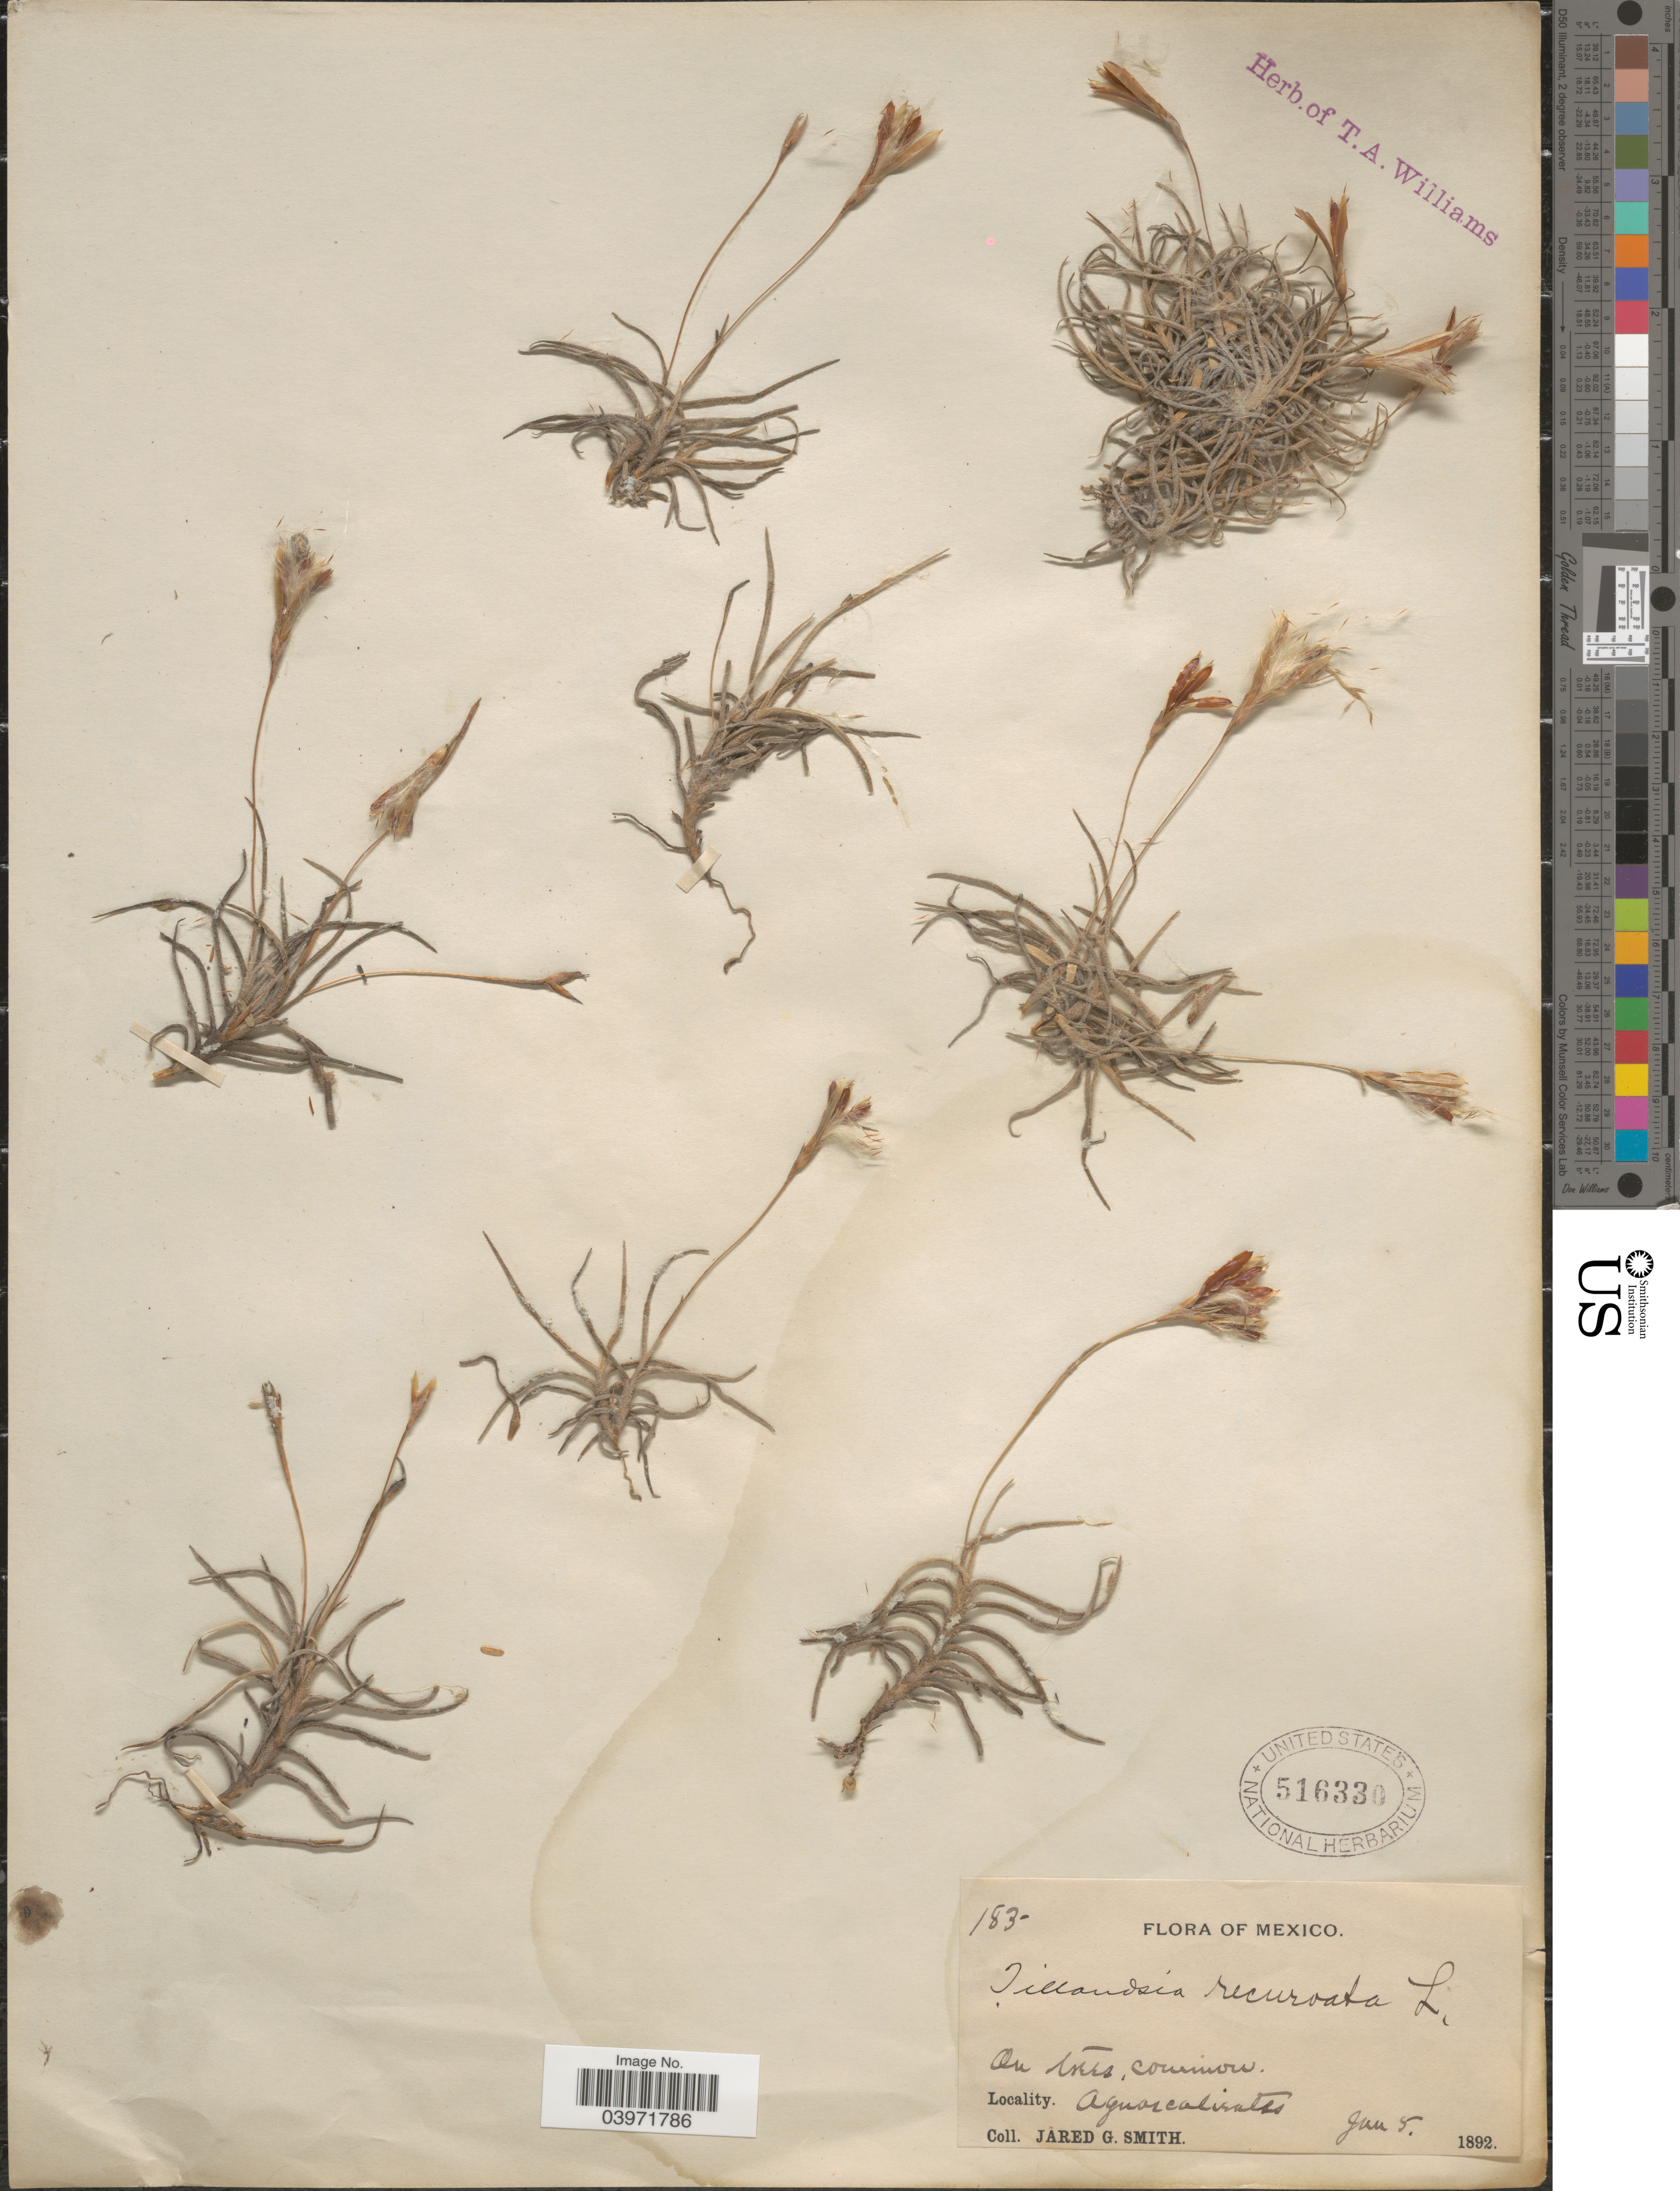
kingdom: Plantae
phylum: Tracheophyta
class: Liliopsida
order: Poales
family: Bromeliaceae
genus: Tillandsia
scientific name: Tillandsia recurvata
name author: L.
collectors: J. G. Smith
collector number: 183*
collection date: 1892-01-05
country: Mexico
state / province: Aguascalientes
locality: Aguascalientes.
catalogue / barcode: US 516330